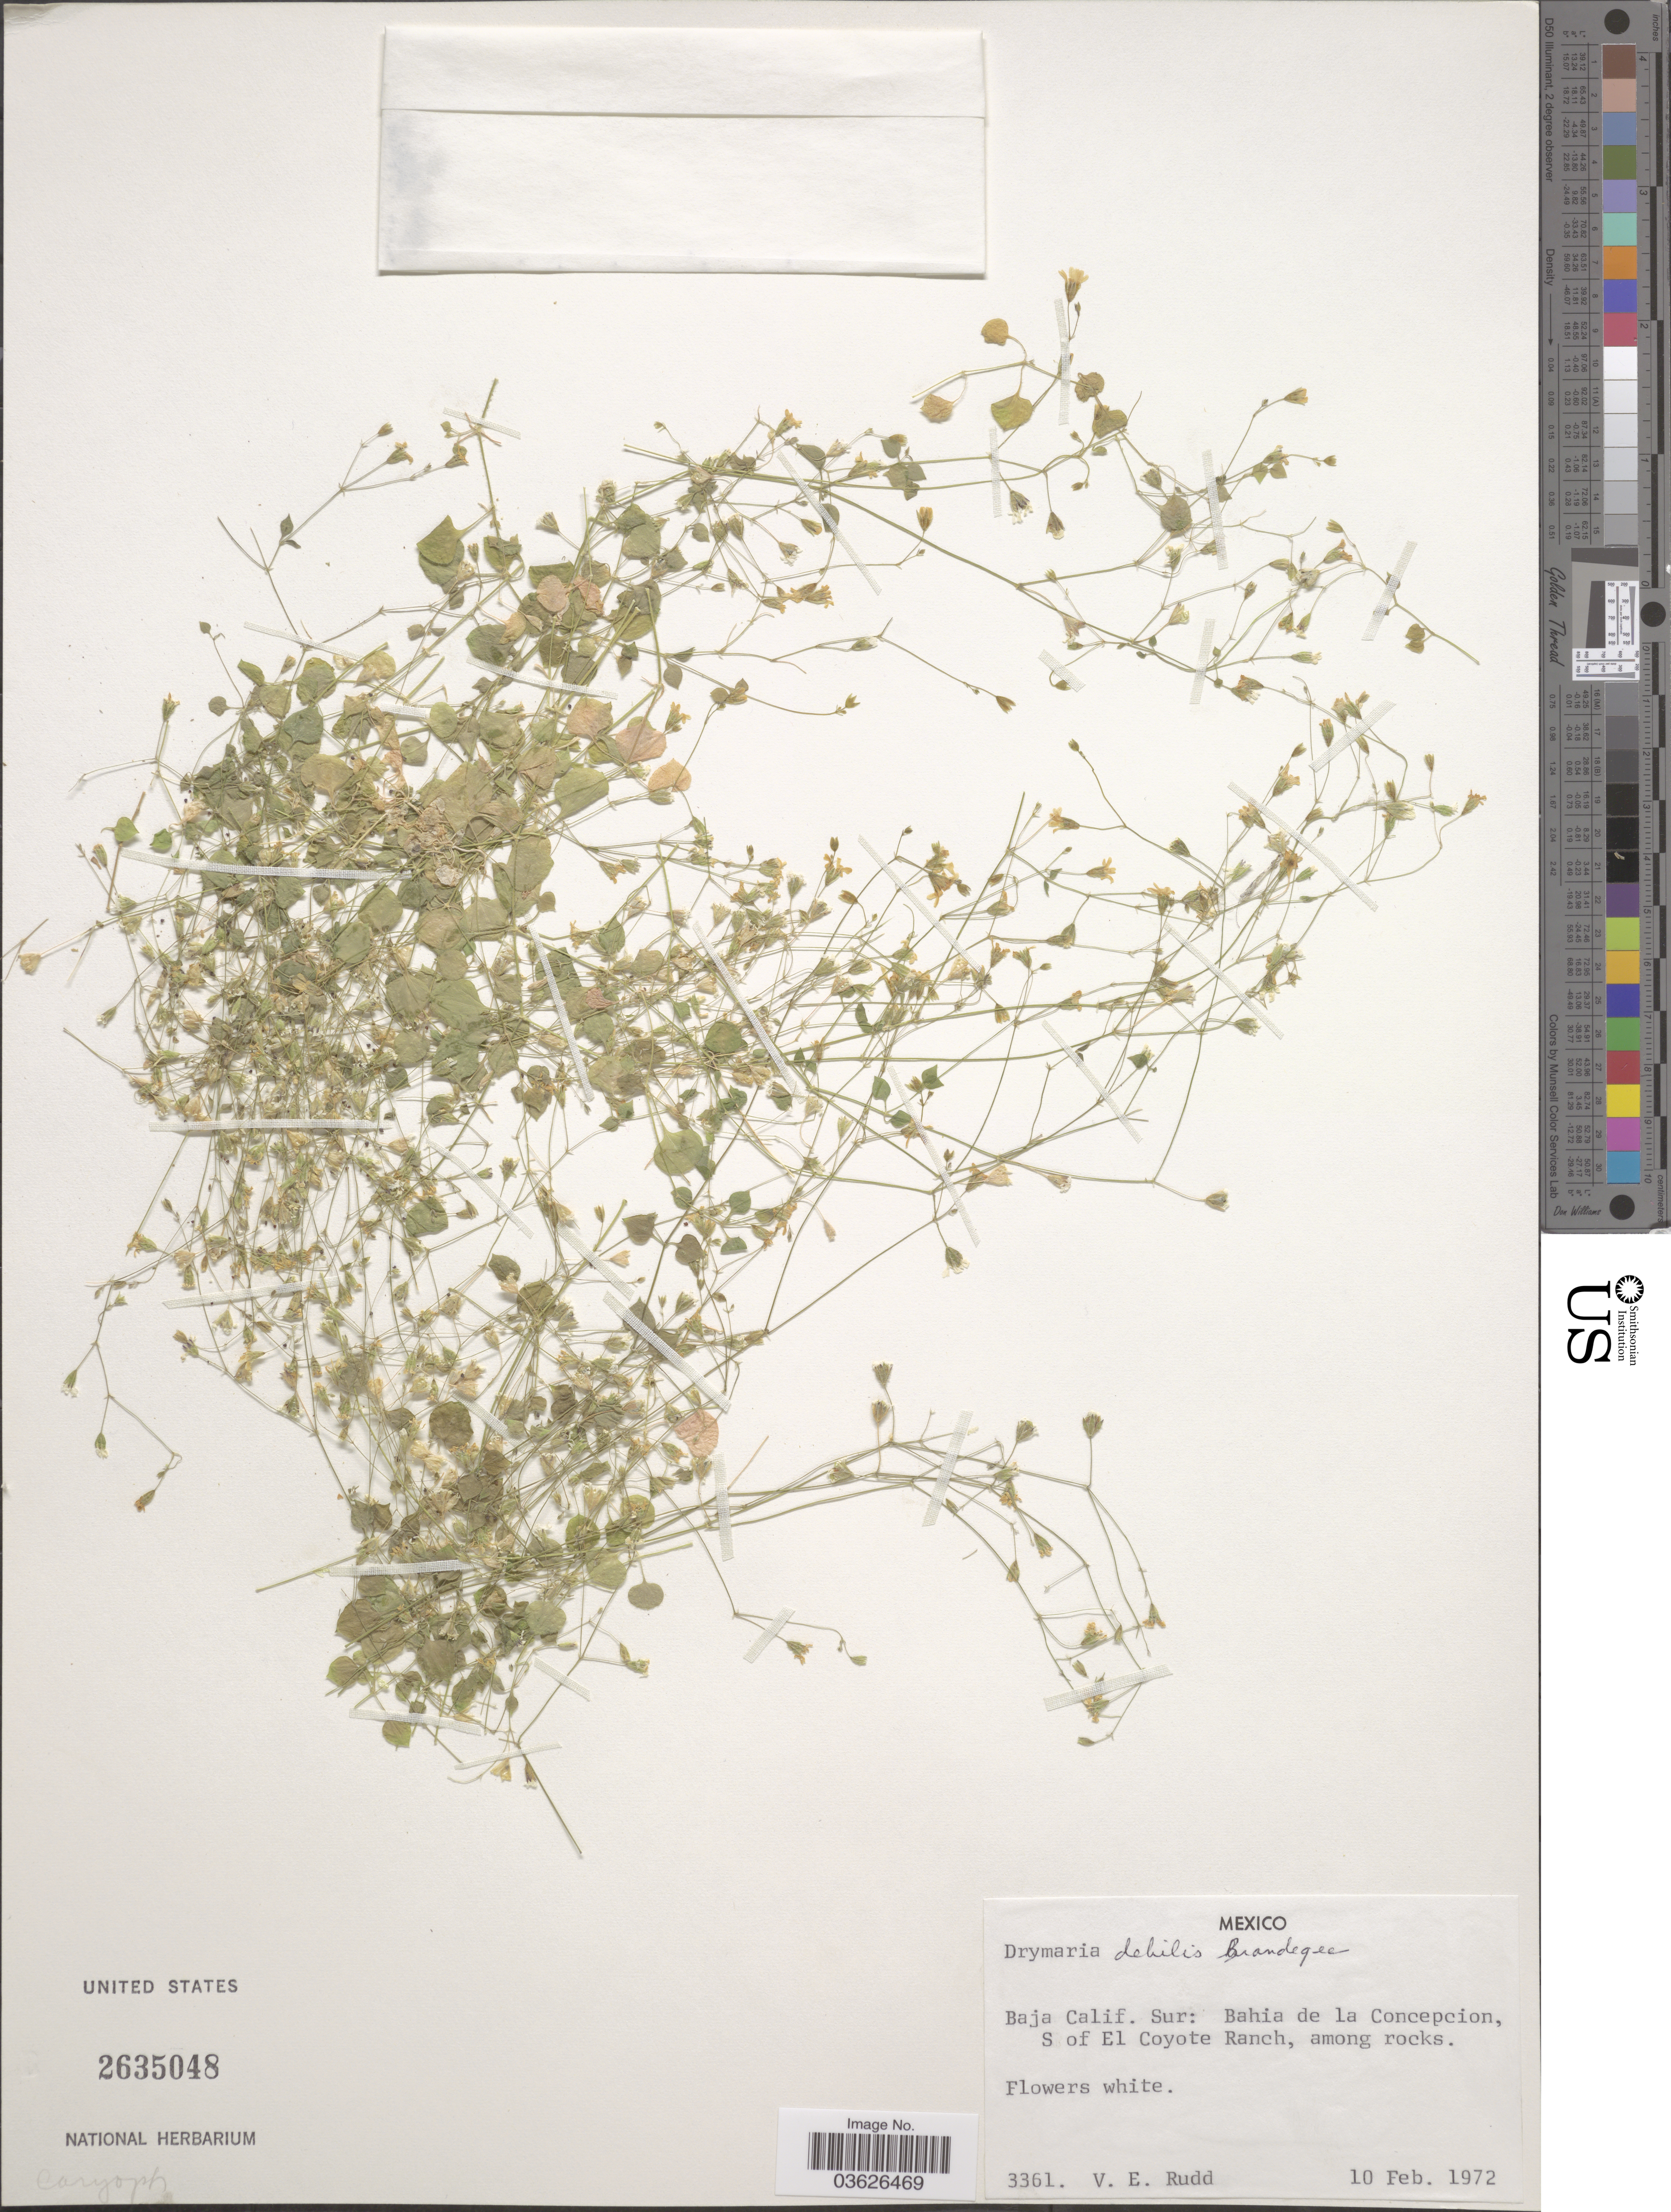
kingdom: Plantae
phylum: Tracheophyta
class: Magnoliopsida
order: Caryophyllales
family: Caryophyllaceae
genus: Drymaria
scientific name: Drymaria debilis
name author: Brandegee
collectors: V. E. Rudd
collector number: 3361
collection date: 1972-02-10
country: Mexico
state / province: Baja California Sur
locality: Bahia de la Concepcion, S of El Coyote Ranch.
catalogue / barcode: US 2635048